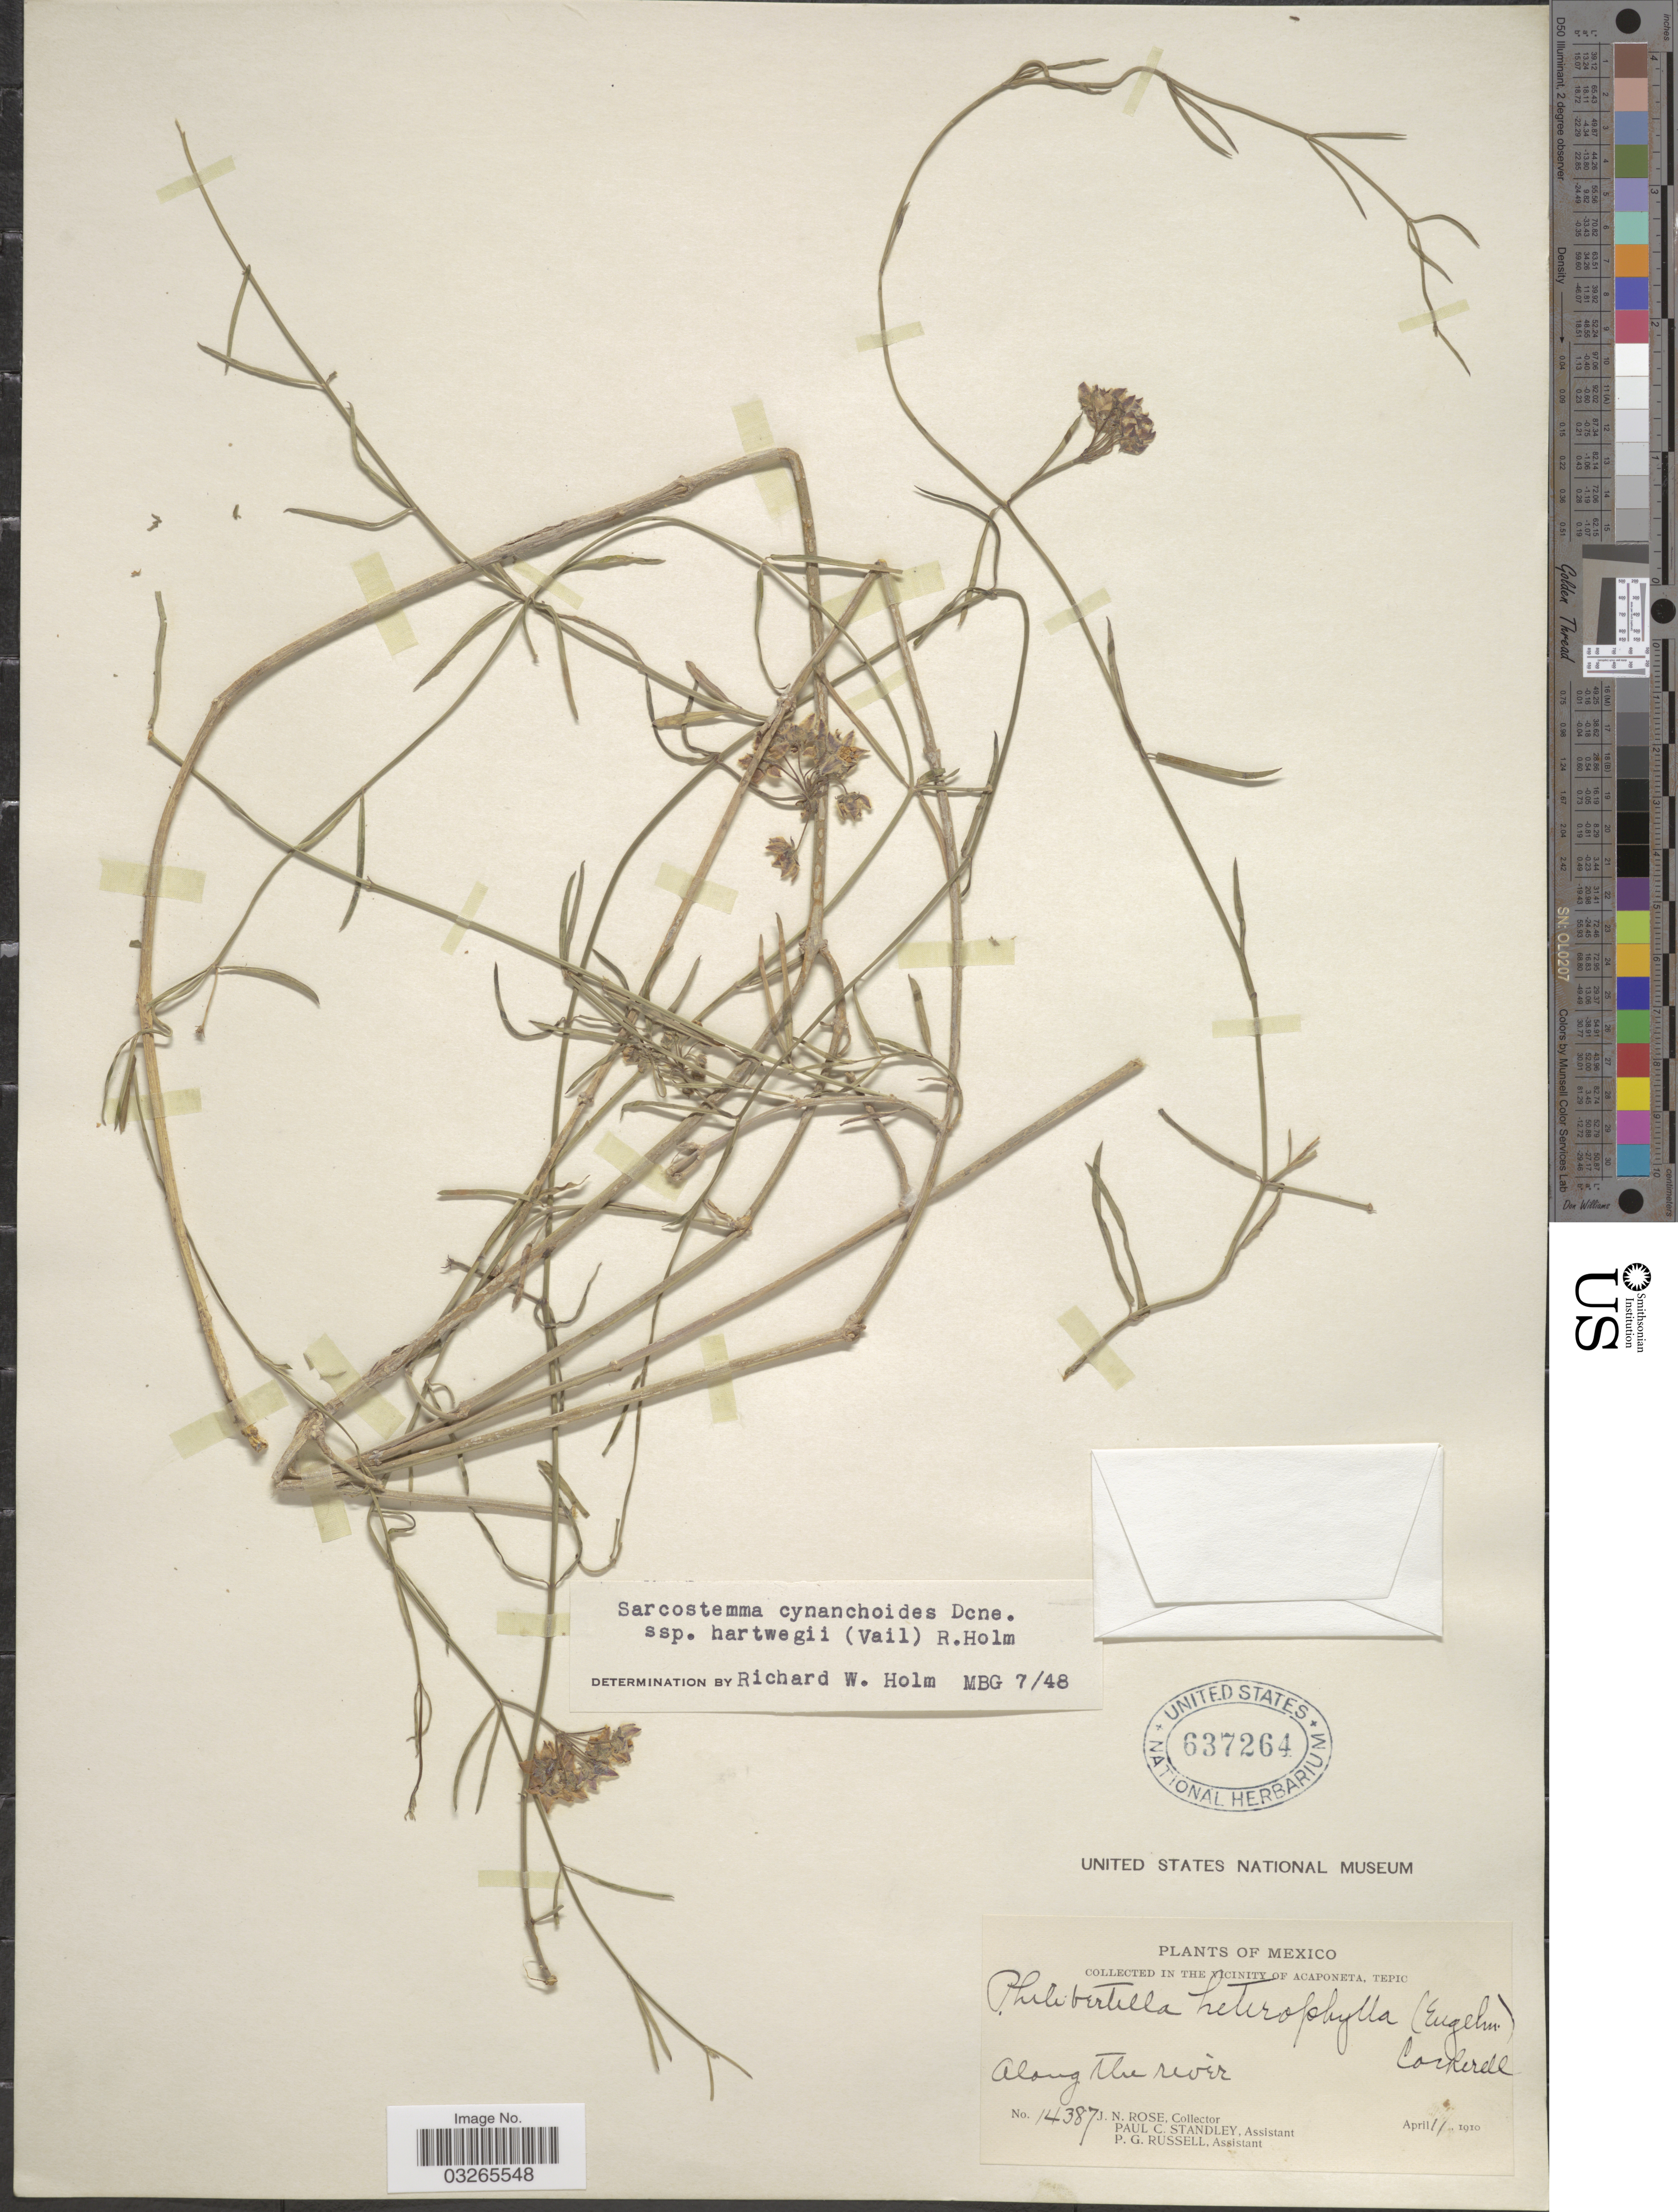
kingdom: Plantae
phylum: Tracheophyta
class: Magnoliopsida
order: Gentianales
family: Apocynaceae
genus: Sarcostemma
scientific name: Sarcostemma cynanchoides subsp. hartwegii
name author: (Vail) R.W. Holm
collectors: J. N. Rose, J. H. Painter & P. G. Russell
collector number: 14387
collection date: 1910-04-11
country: Mexico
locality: In The Vicinity of Acaponeta, Tepic, Along the river.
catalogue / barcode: US 637264